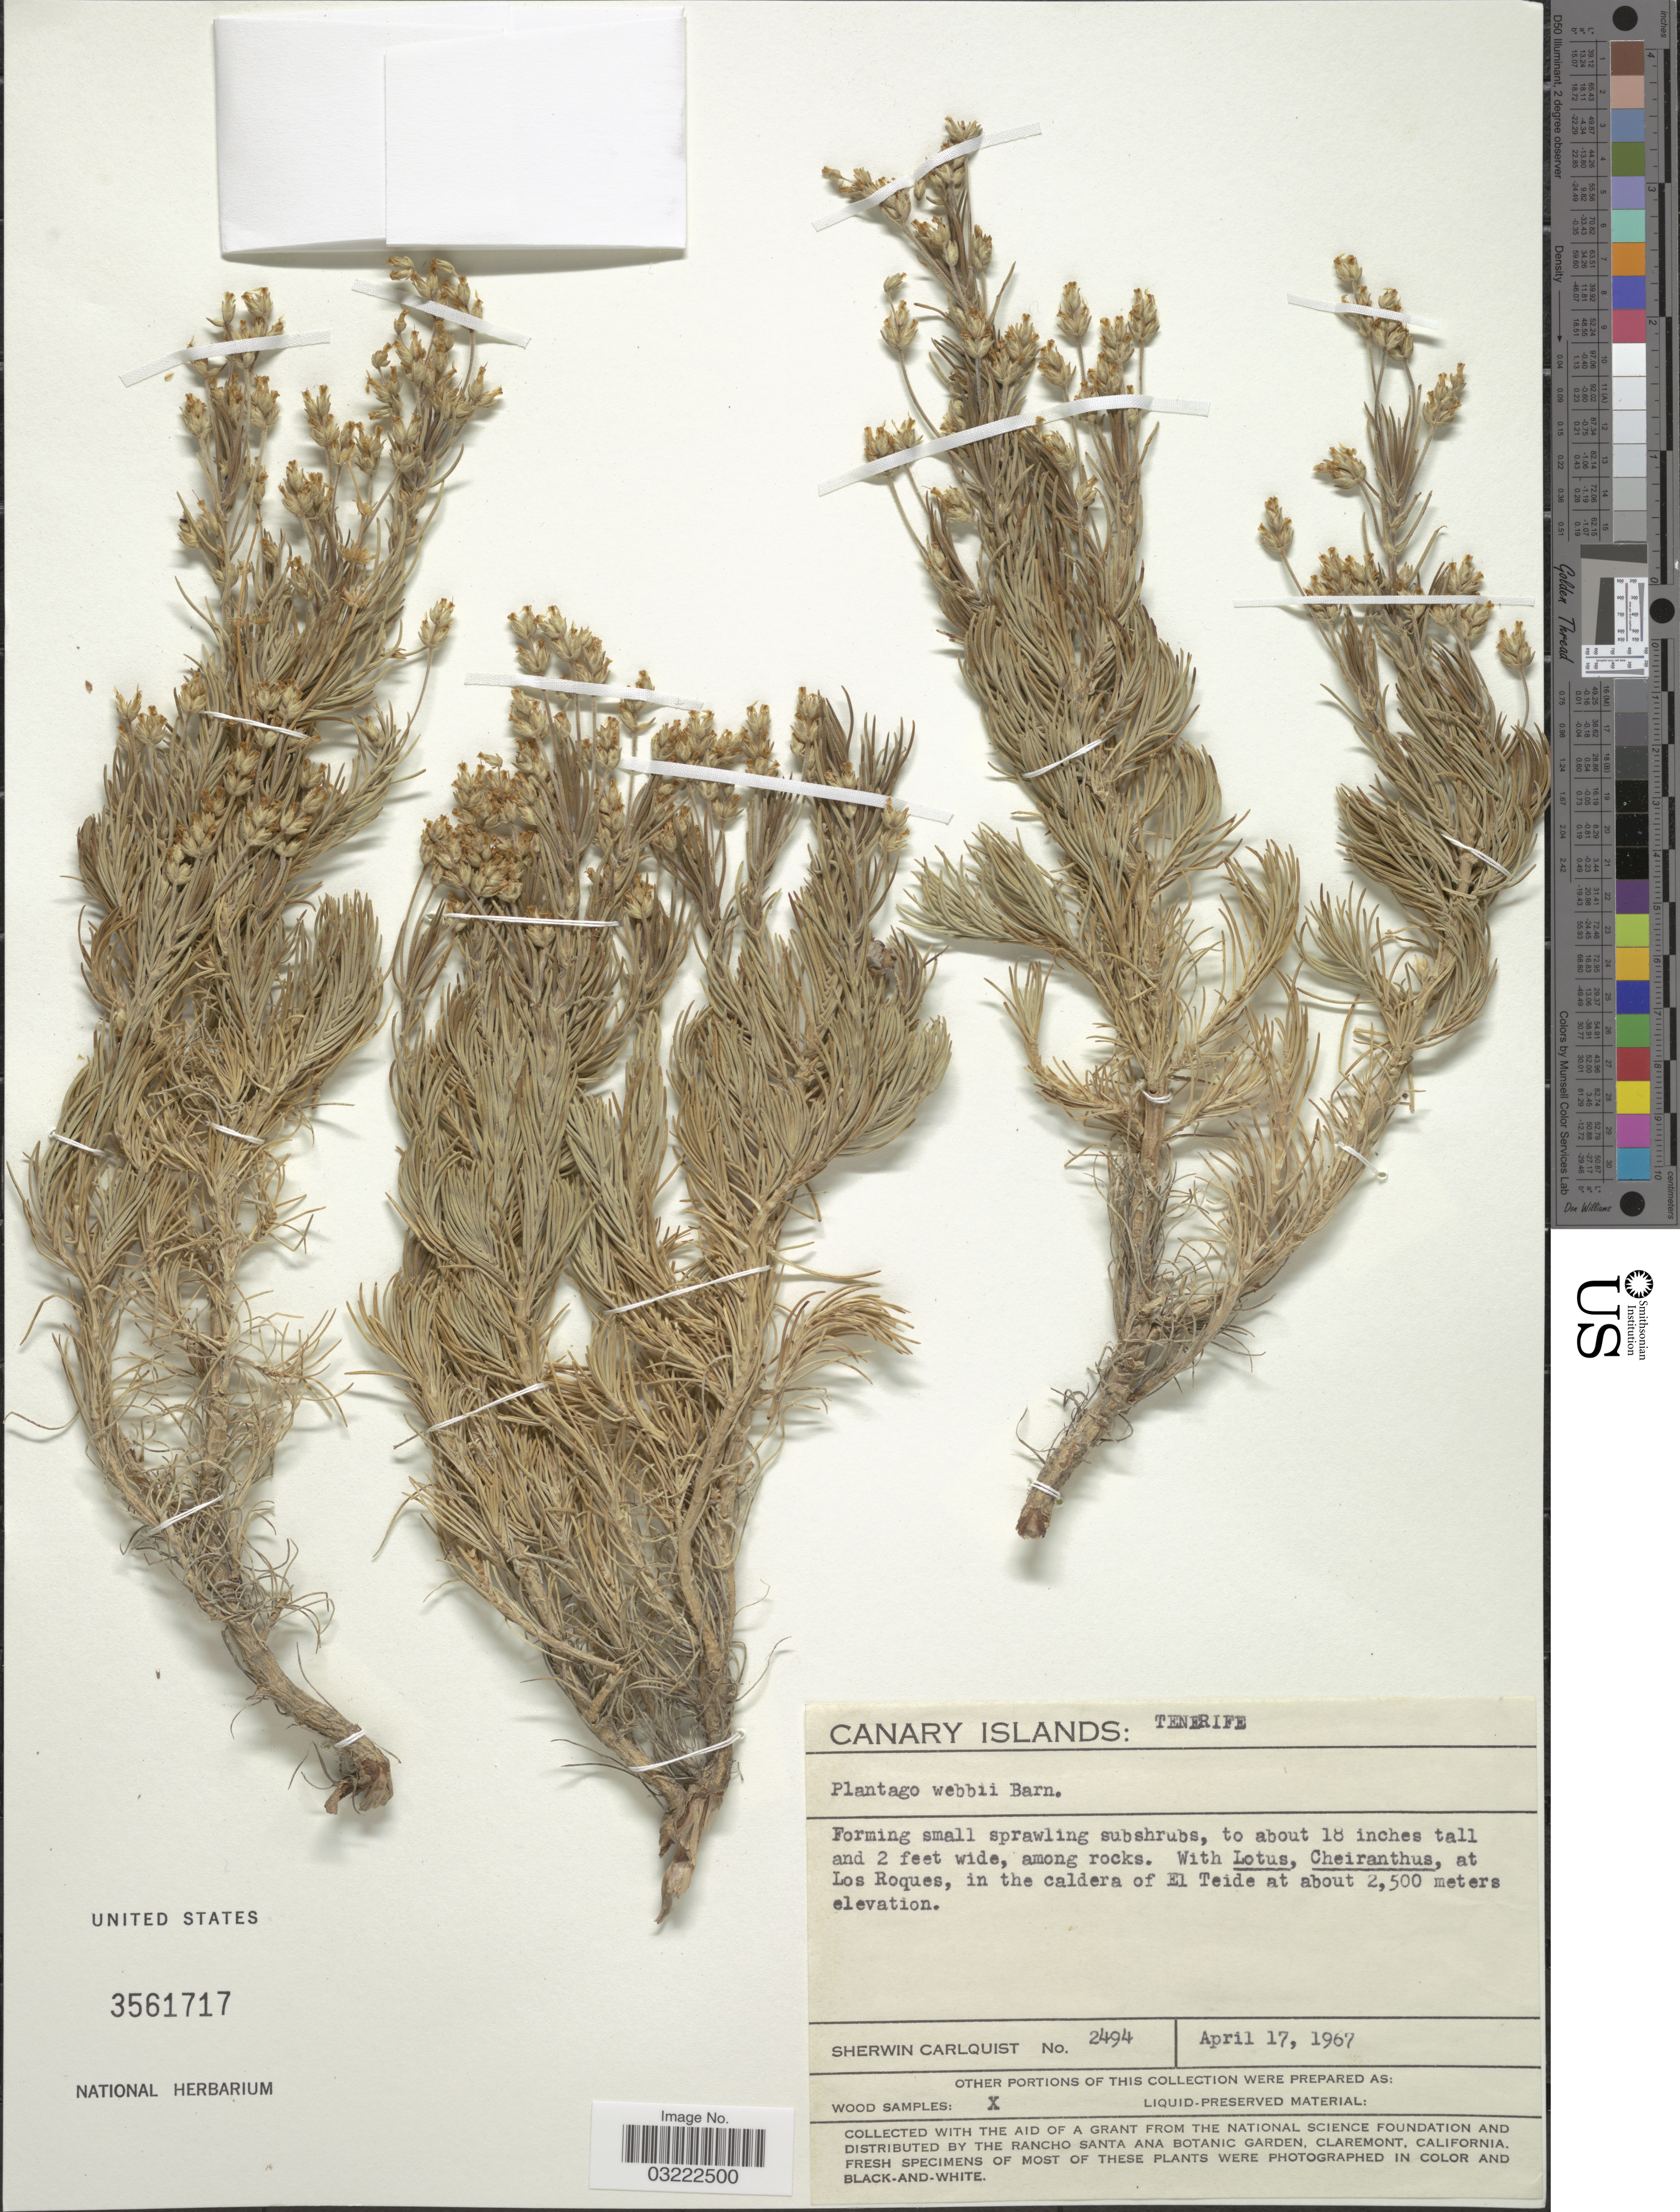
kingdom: Plantae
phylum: Tracheophyta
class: Magnoliopsida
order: Lamiales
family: Plantaginaceae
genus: Plantago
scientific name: Plantago webbii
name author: Barnéoud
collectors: S. Carlquist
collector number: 2494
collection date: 1967-04-17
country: Spain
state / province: Canarias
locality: Canary Islands: Tenerife, Los Roques, in the caldera of El Teide.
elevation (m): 2500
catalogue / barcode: US 3561717